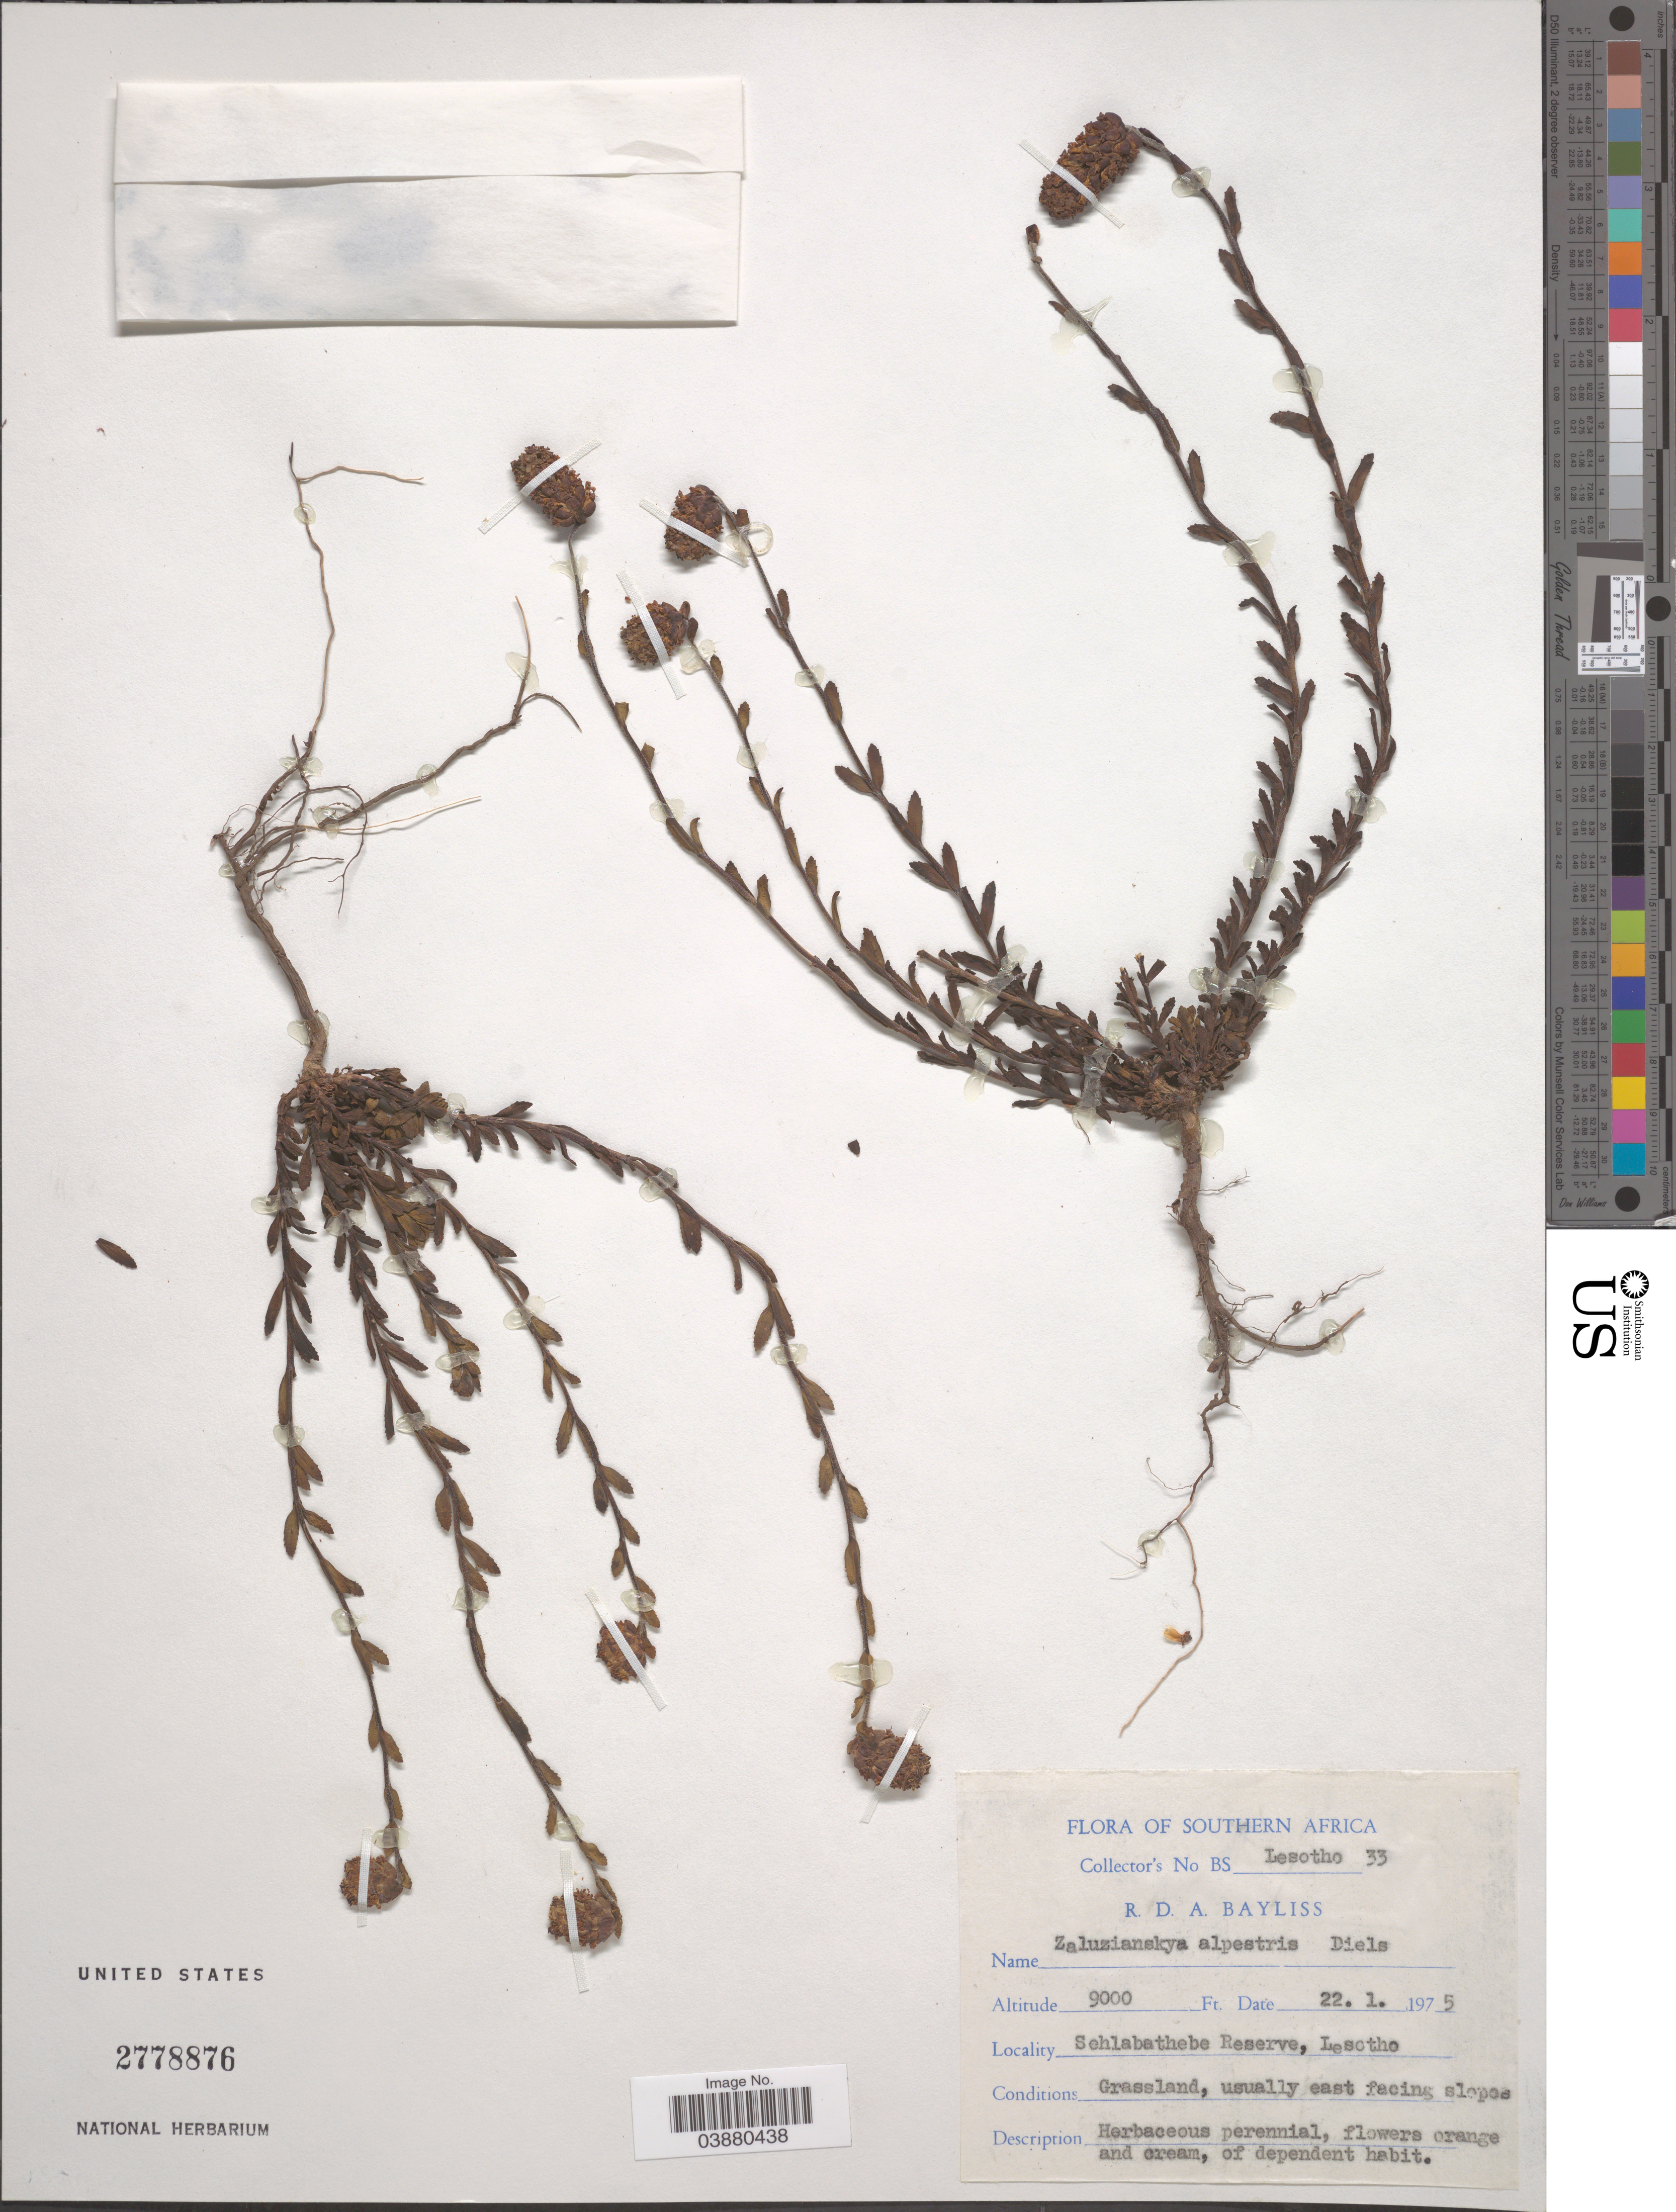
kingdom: Plantae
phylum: Tracheophyta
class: Magnoliopsida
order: Lamiales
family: Scrophulariaceae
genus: Glumicalyx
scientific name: Glumicalyx nutans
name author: (Rolfe) Hilliard & B.L. Burtt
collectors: R. Bayliss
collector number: BS Lesotho 33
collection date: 1975-01-22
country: Lesotho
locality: Southern Africa. Sehlabathebe Reserve, Lesotho. East facing slope.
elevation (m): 2743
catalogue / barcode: US 2778876